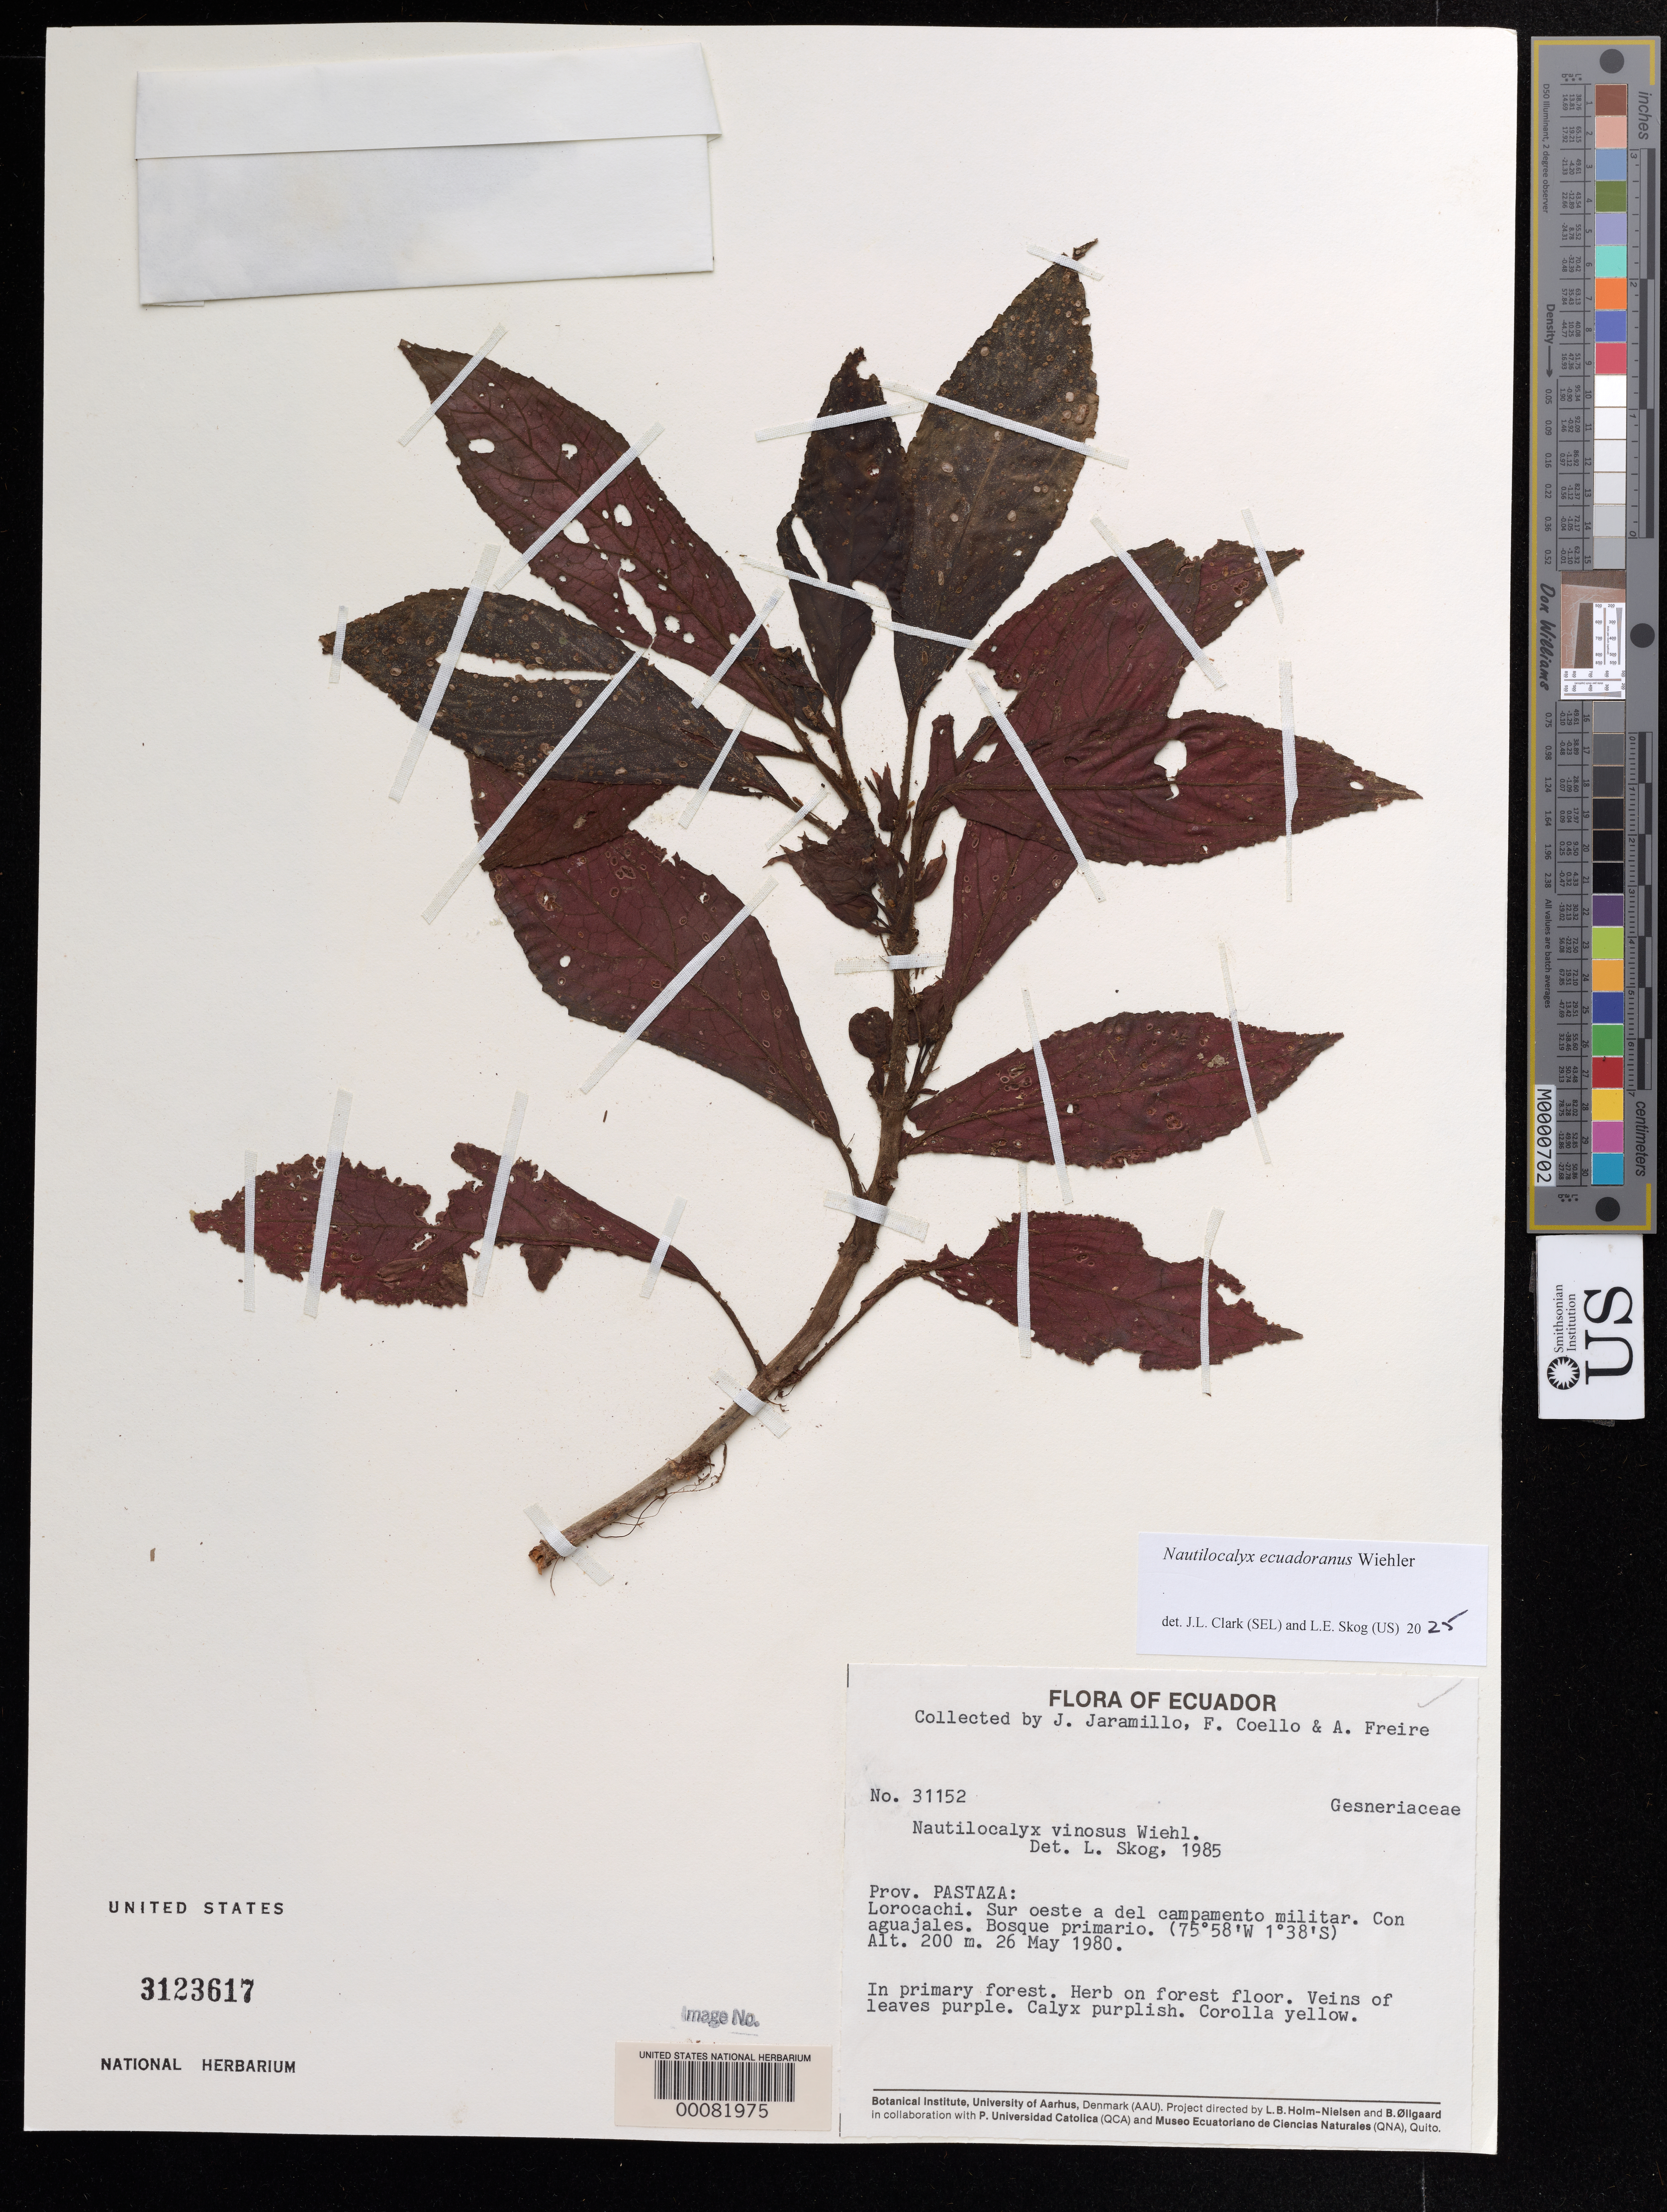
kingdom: Plantae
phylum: Tracheophyta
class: Magnoliopsida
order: Lamiales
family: Gesneriaceae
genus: Nautilocalyx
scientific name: Nautilocalyx ecuadoranus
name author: Wiehler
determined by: Clark, J. L.; Skog, Laurence E.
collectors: J. L. Jaramillo, F. Coello & A. Freire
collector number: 31152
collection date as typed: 26 May 1980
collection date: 1980-05-26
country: Ecuador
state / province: Pastaza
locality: Lorocachi, SW a del campamento militar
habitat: Con aguajales. Bosque primario; on forest floor in primary forest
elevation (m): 200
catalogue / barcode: US 3123617